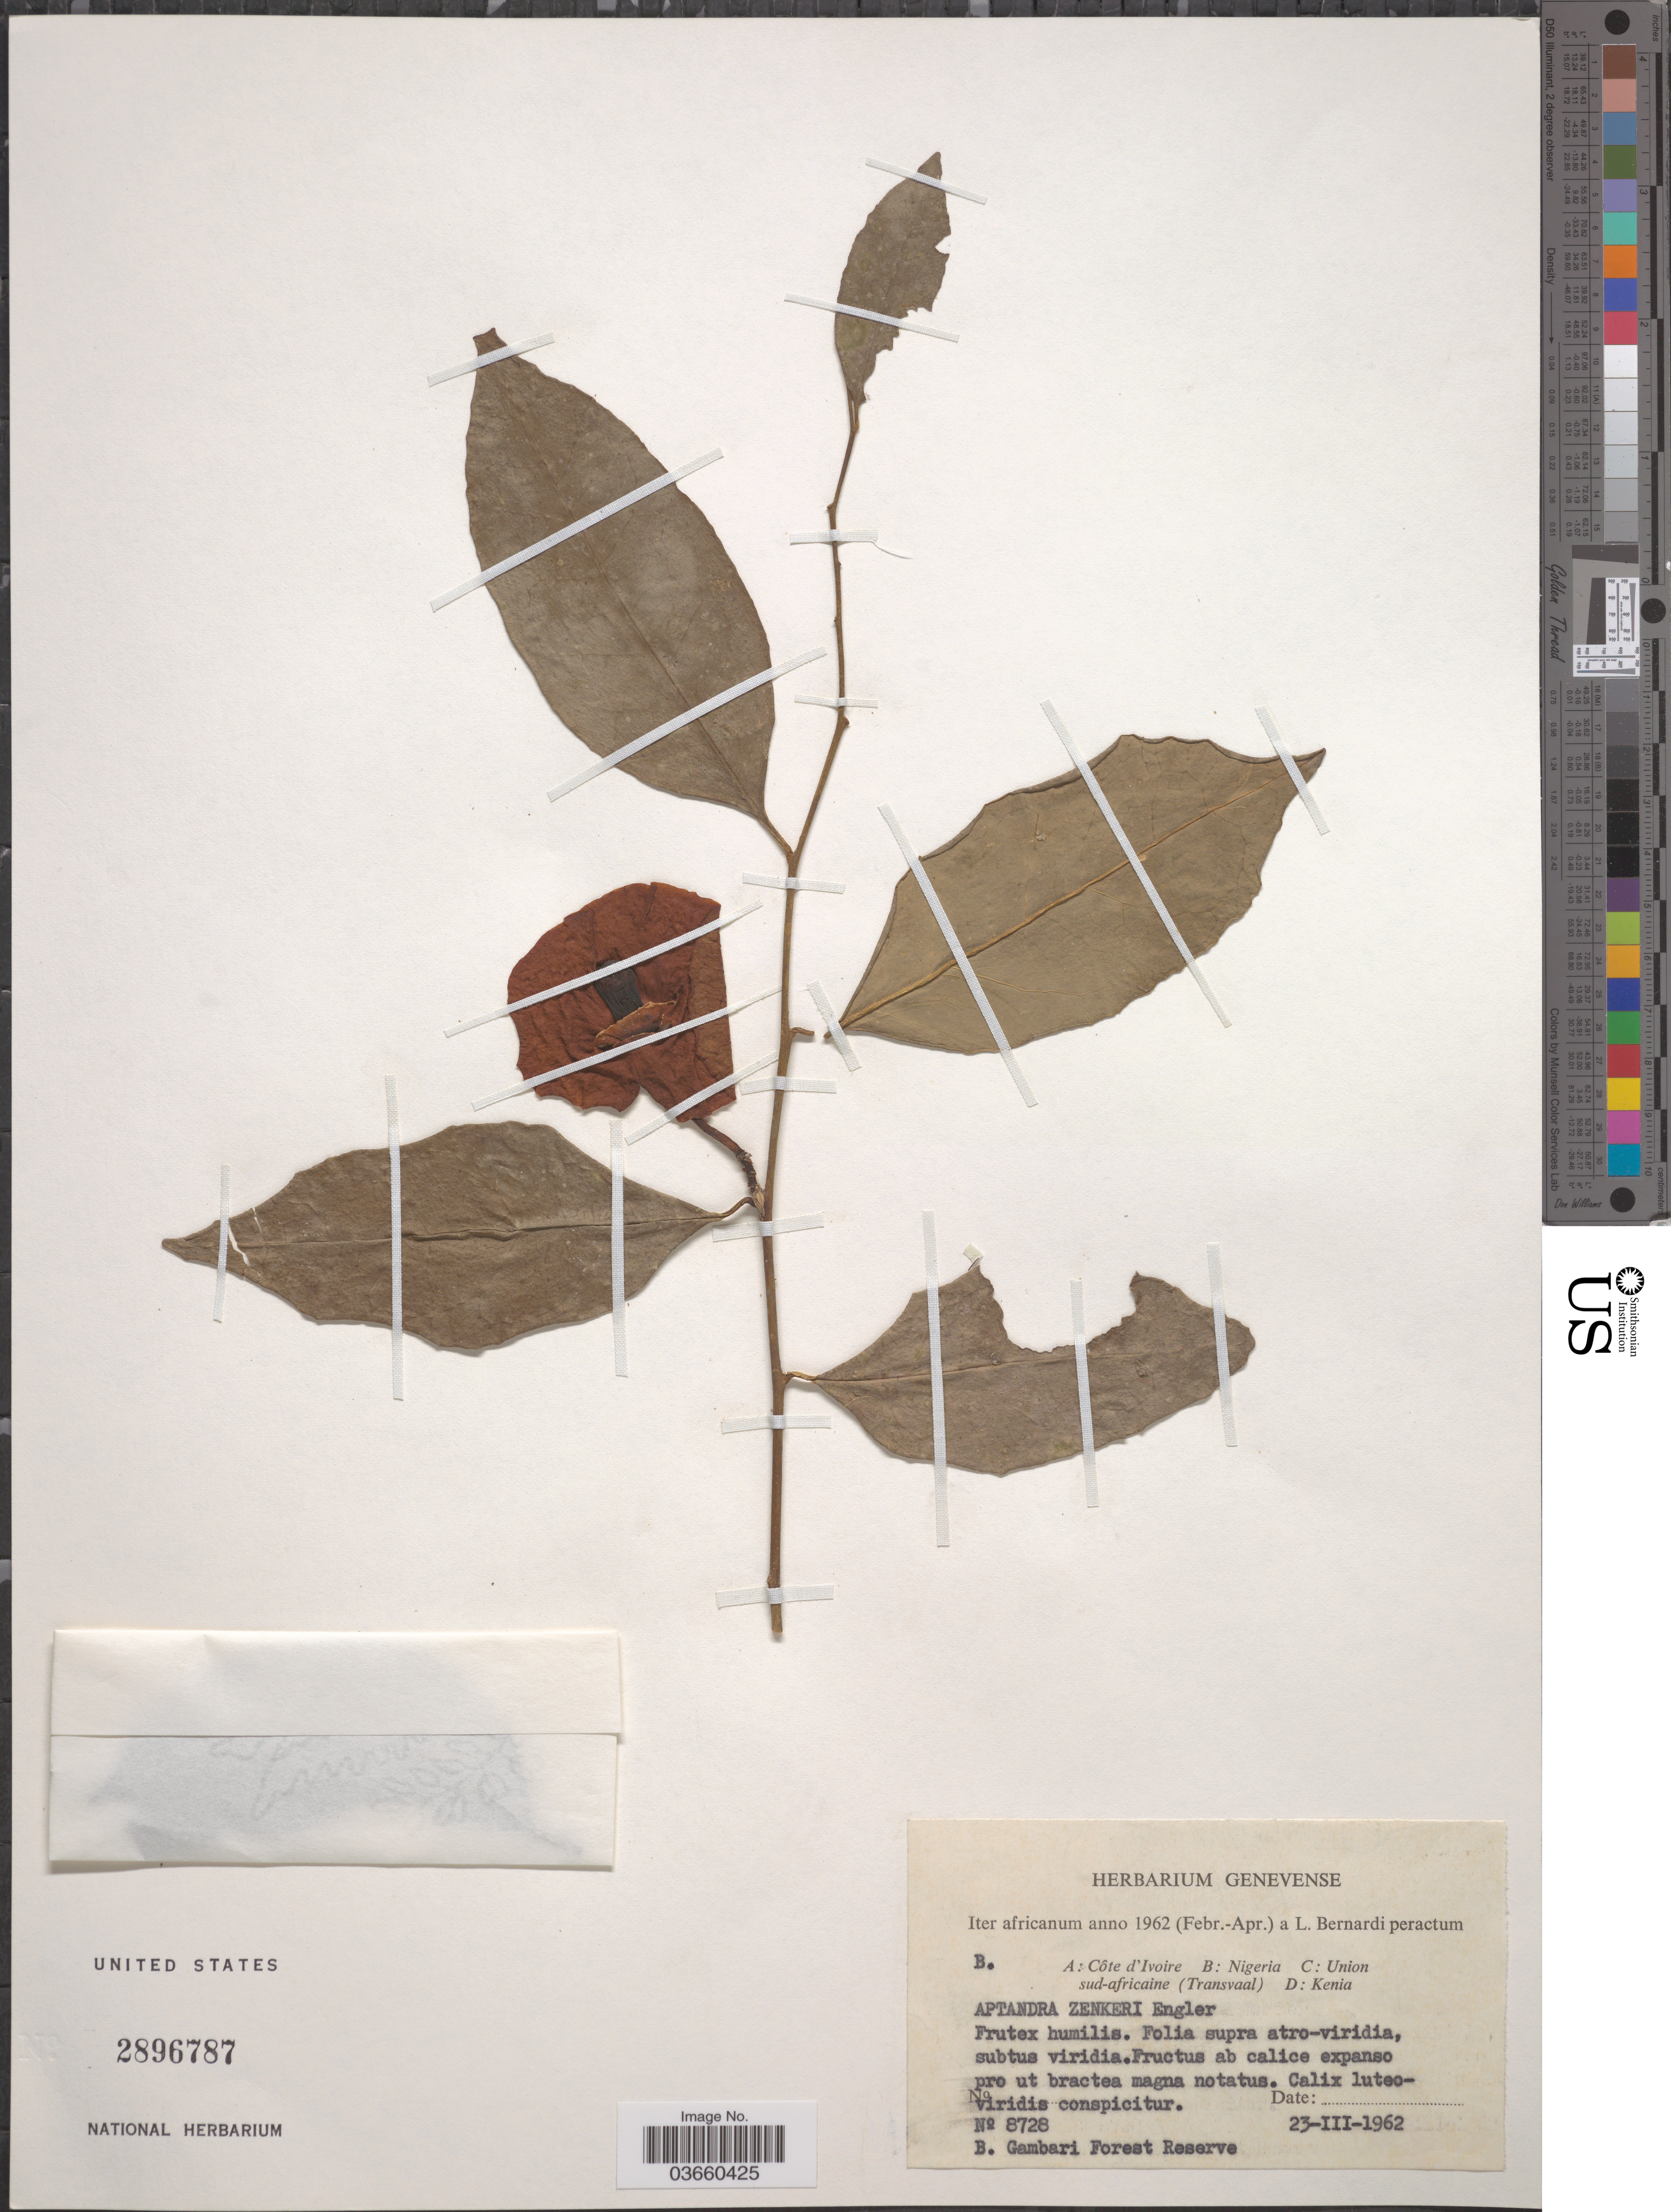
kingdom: Plantae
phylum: Tracheophyta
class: Magnoliopsida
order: Santalales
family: Aptandraceae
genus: Aptandra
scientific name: Aptandra zenkeri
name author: Engl.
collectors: L. Bernardi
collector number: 8728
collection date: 1962-03-23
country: Nigeria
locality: Gambari Forest Reserve.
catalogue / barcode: US 2896787